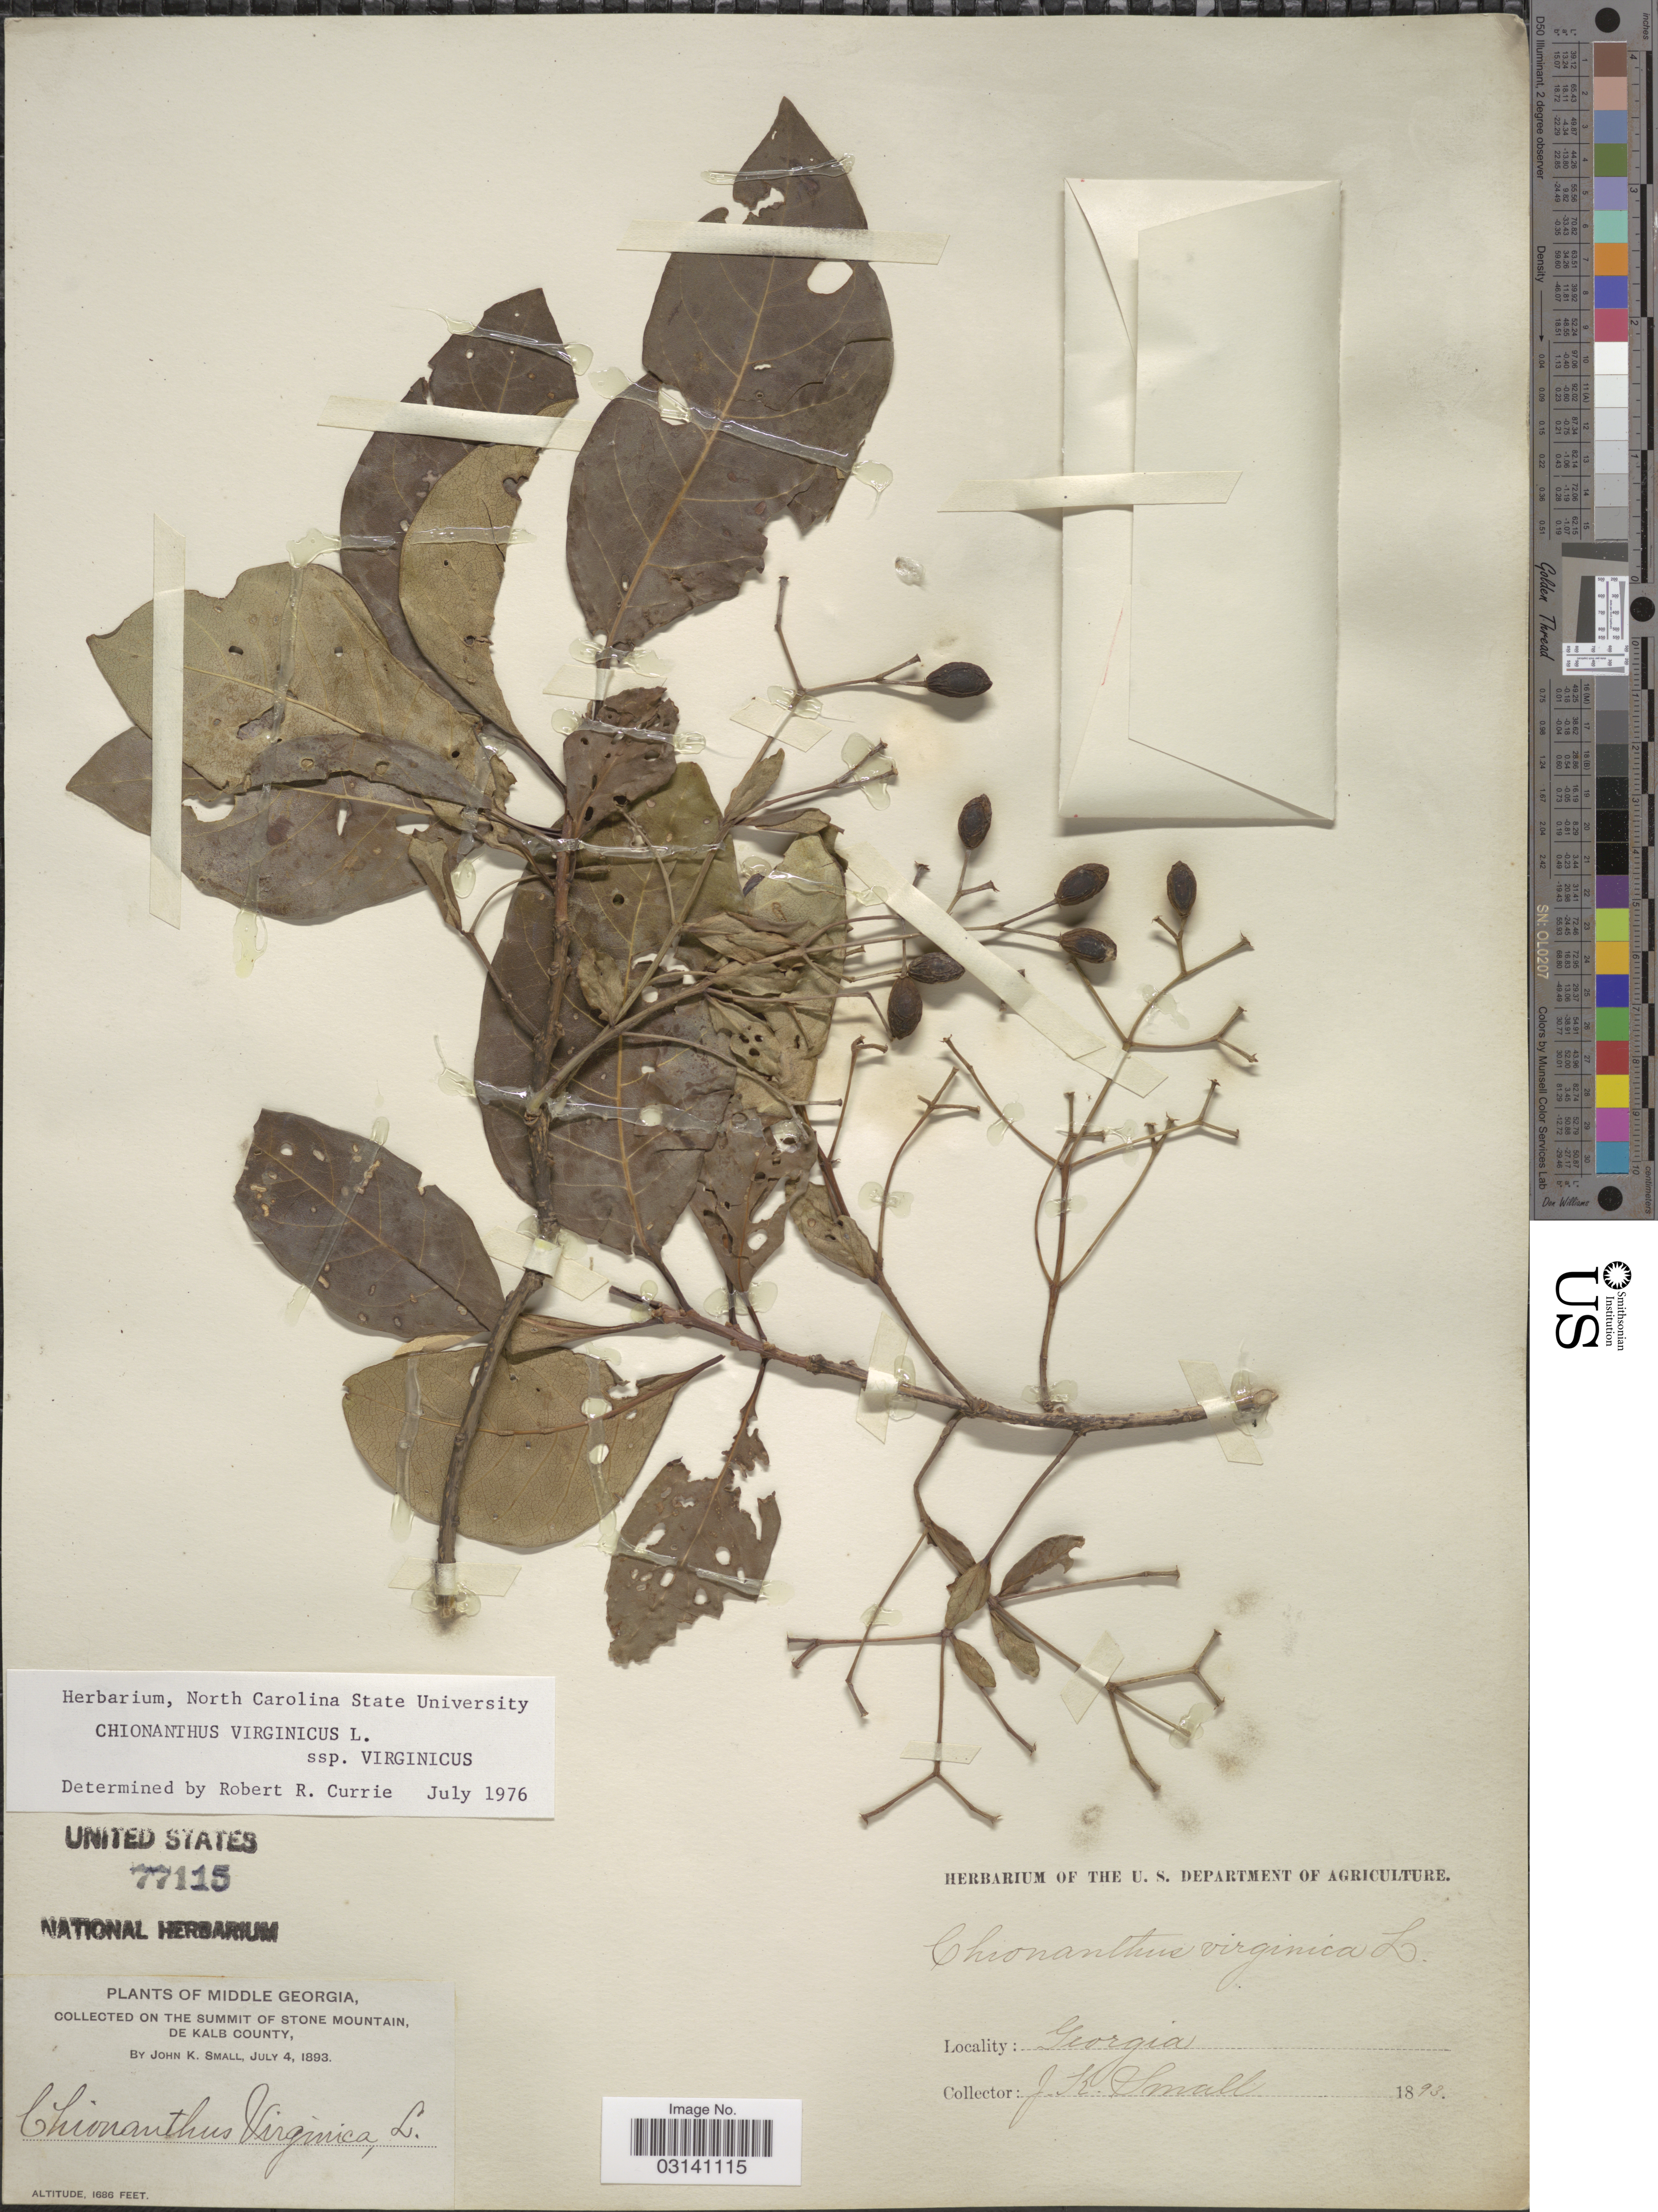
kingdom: Plantae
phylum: Tracheophyta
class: Magnoliopsida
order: Lamiales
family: Oleaceae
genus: Chionanthus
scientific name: Chionanthus virginicus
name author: L.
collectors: J. K. Small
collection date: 1893-07-04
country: United States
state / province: Georgia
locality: Middle Georgia. On the summit of Stone Mountain, De Kalb County.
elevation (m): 514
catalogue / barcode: US 77115